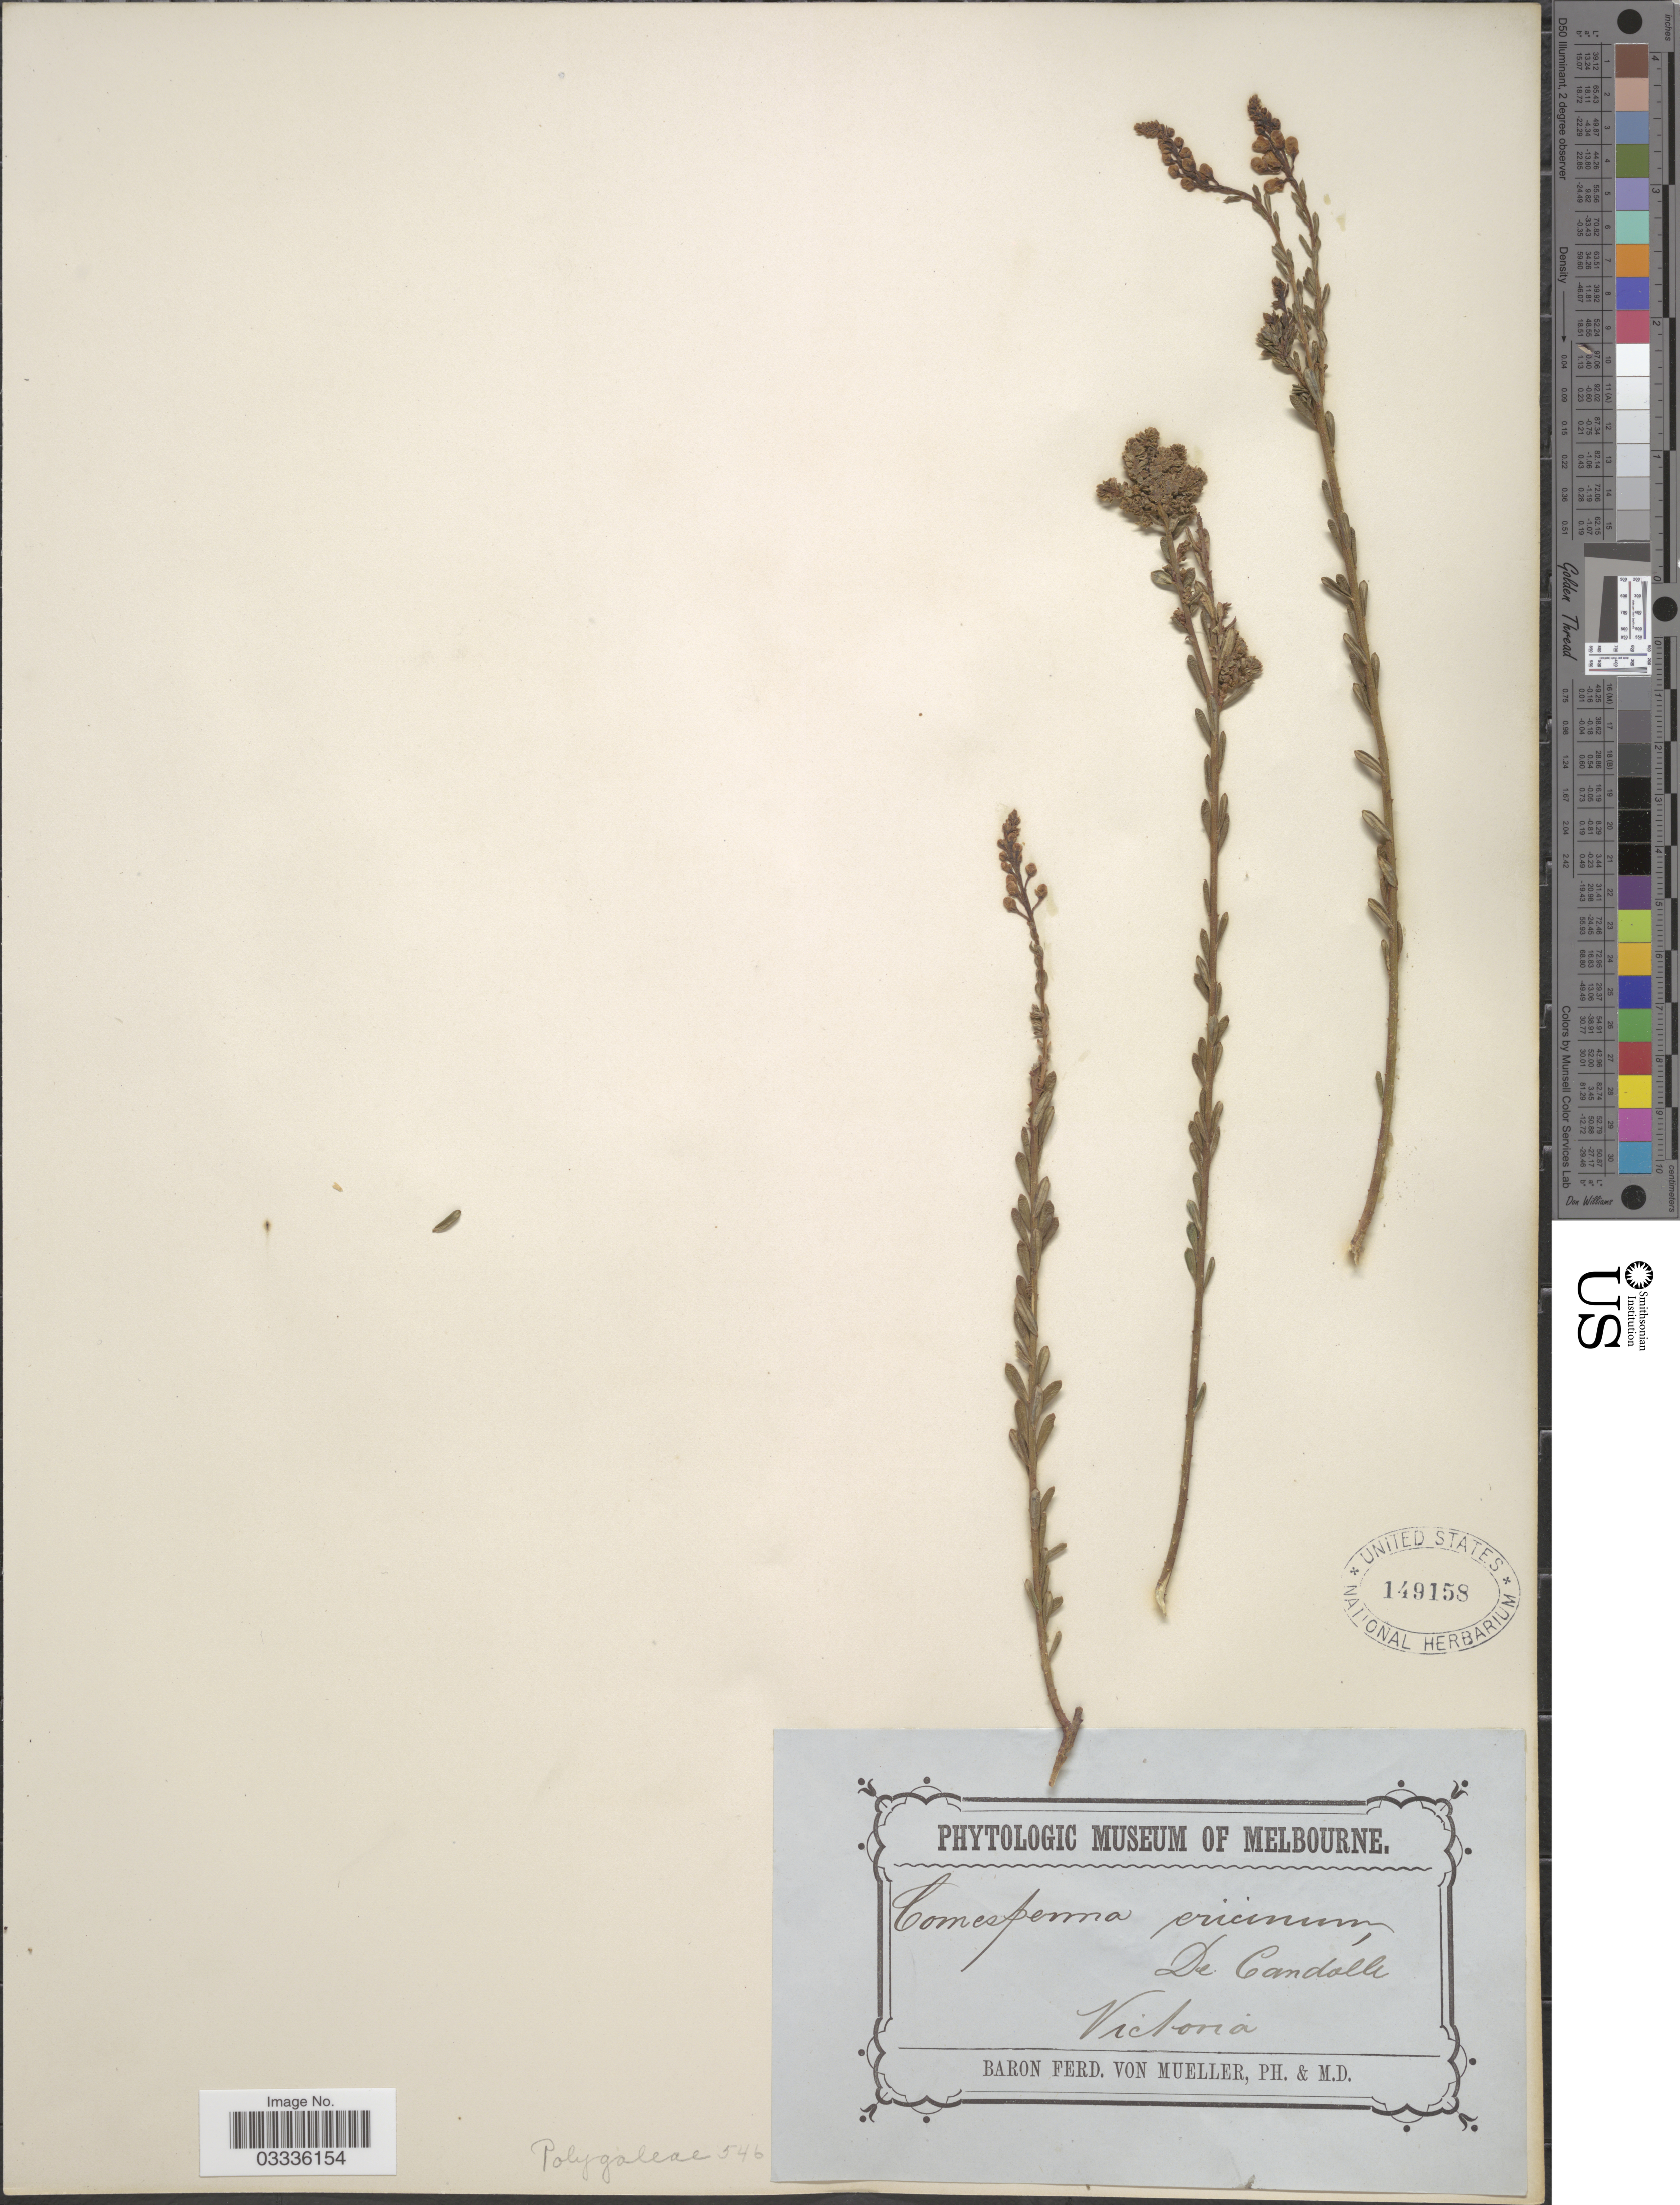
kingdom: Plantae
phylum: Tracheophyta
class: Magnoliopsida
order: Fabales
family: Polygalaceae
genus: Comesperma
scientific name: Comesperma ericinum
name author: DC.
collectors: B. von Mueller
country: Australia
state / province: Victoria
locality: Victoria.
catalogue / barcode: US 149158